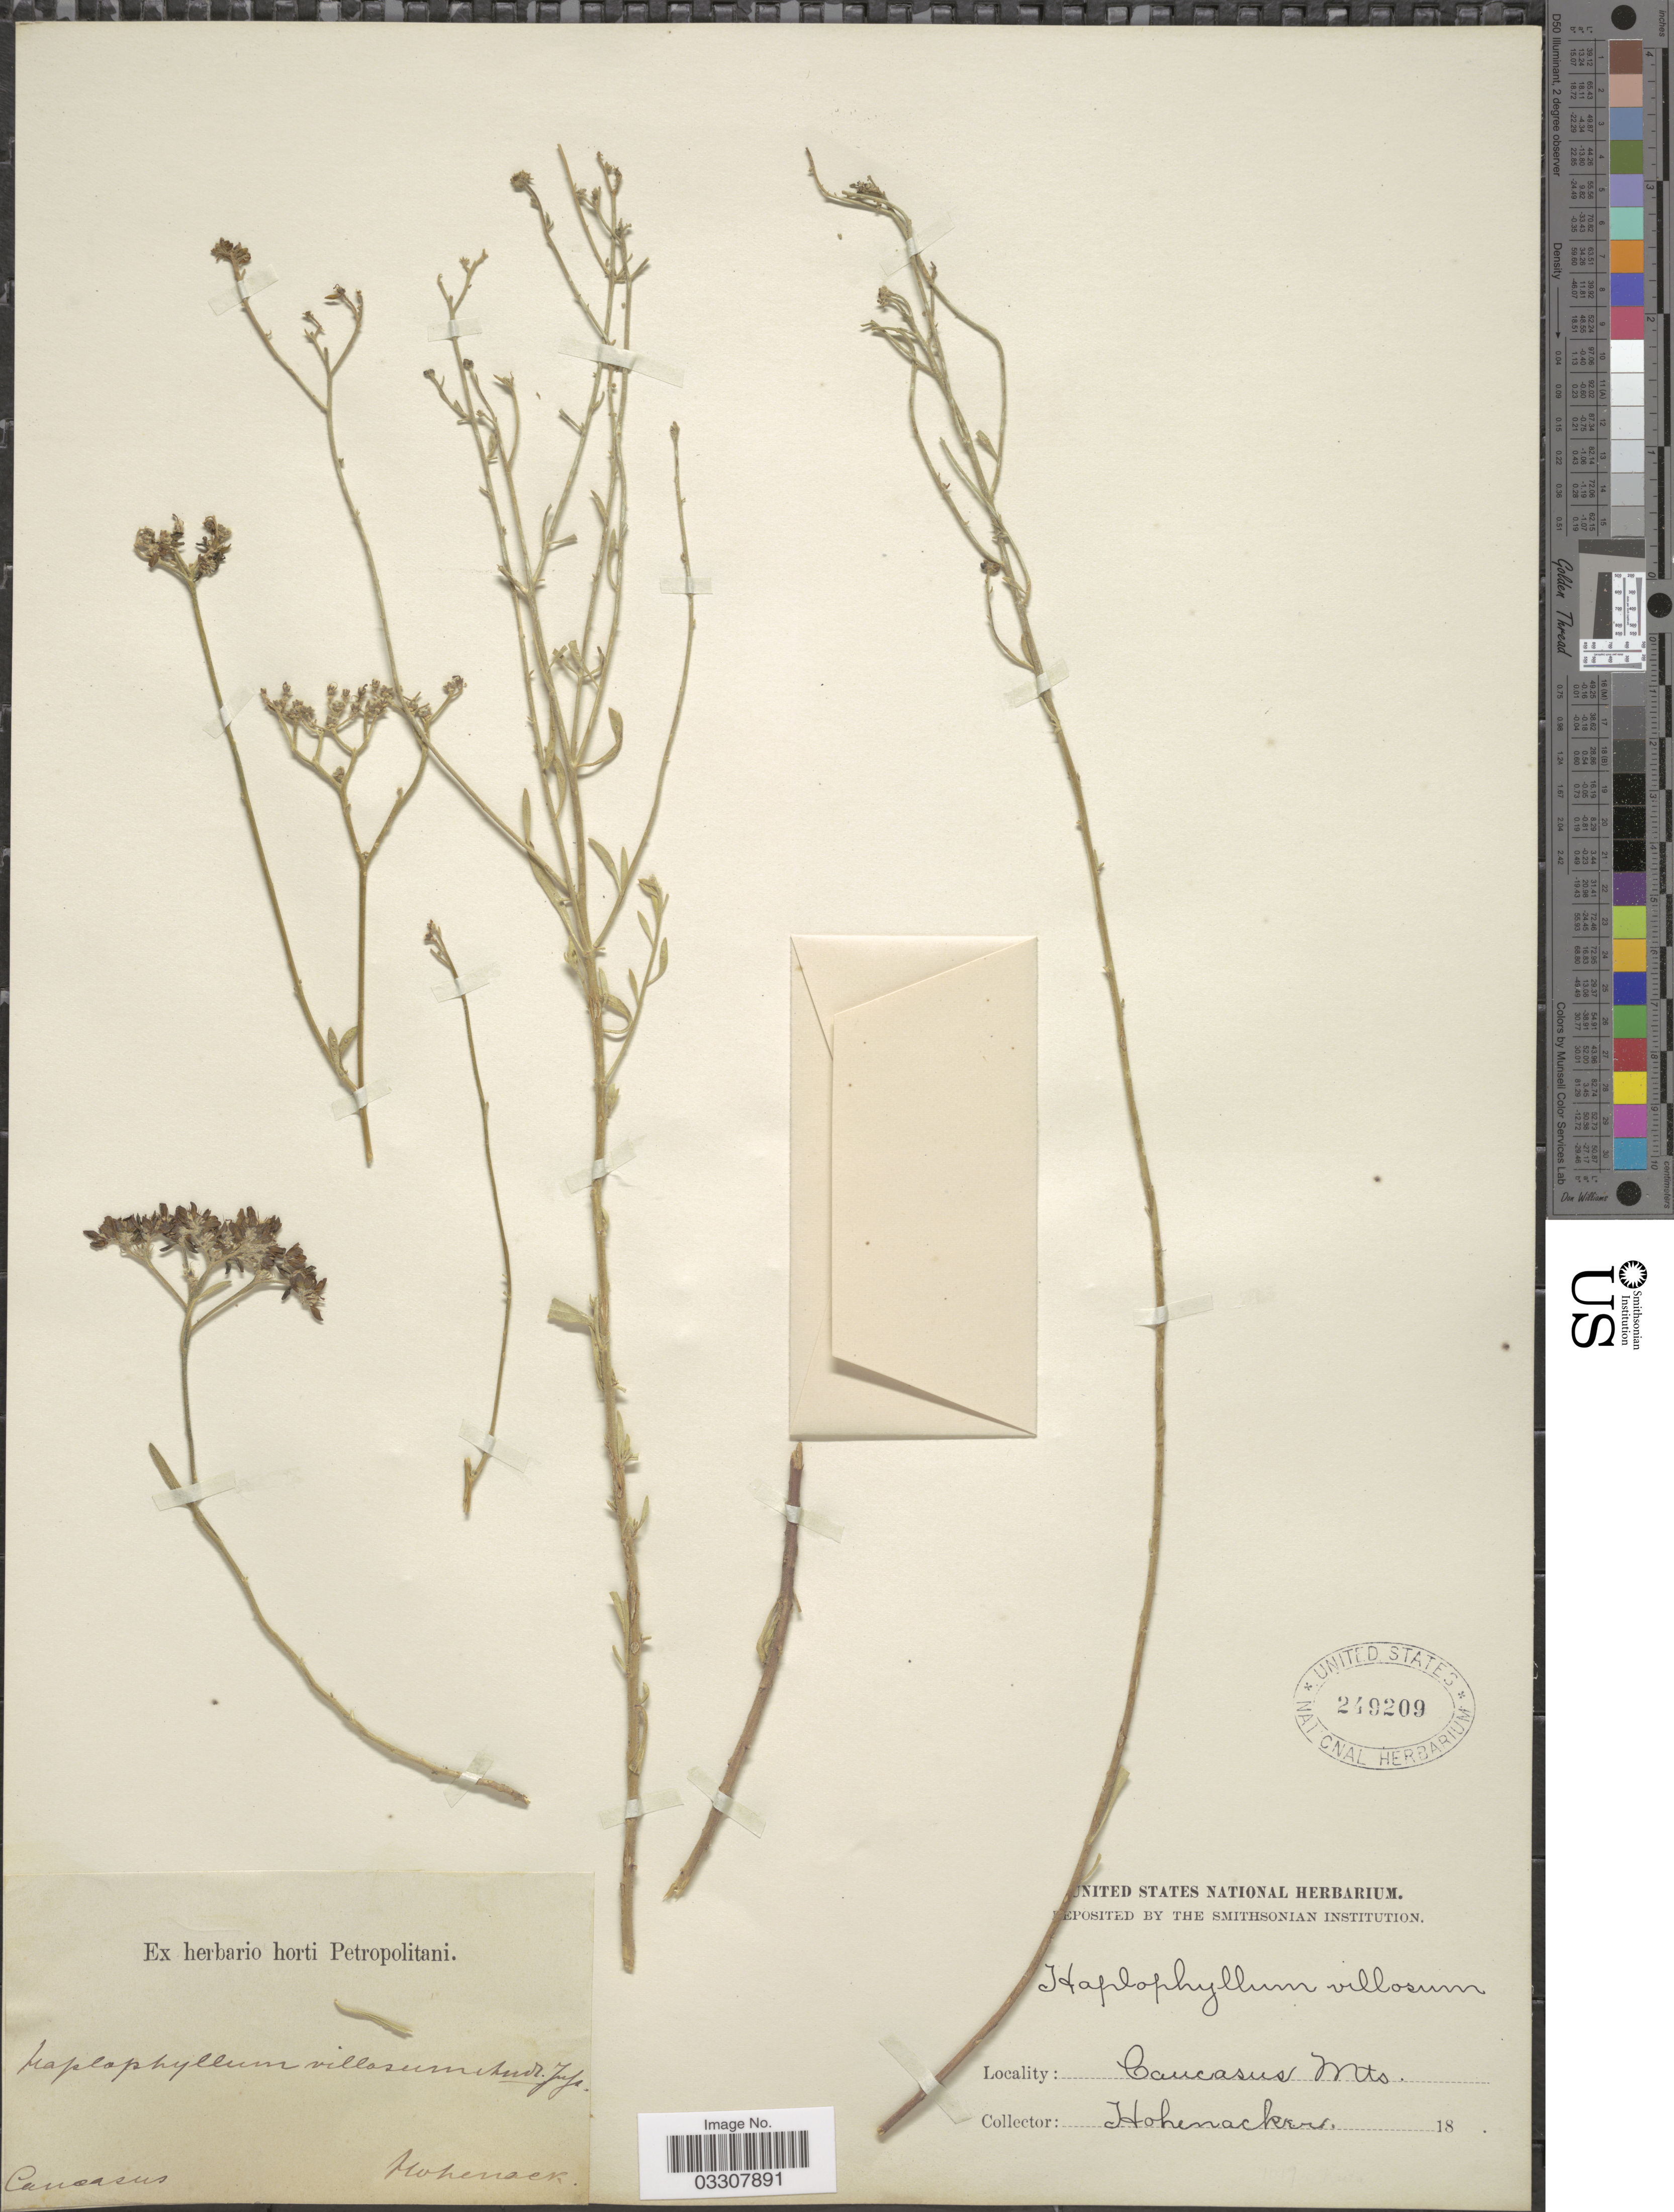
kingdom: Plantae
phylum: Tracheophyta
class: Magnoliopsida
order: Sapindales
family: Rutaceae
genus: Haplophyllum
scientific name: Haplophyllum villosum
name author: (M. Bieb.) G. Don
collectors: Hohenacker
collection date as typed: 18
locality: Caucasus, Caucasus Mts.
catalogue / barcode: US 249209